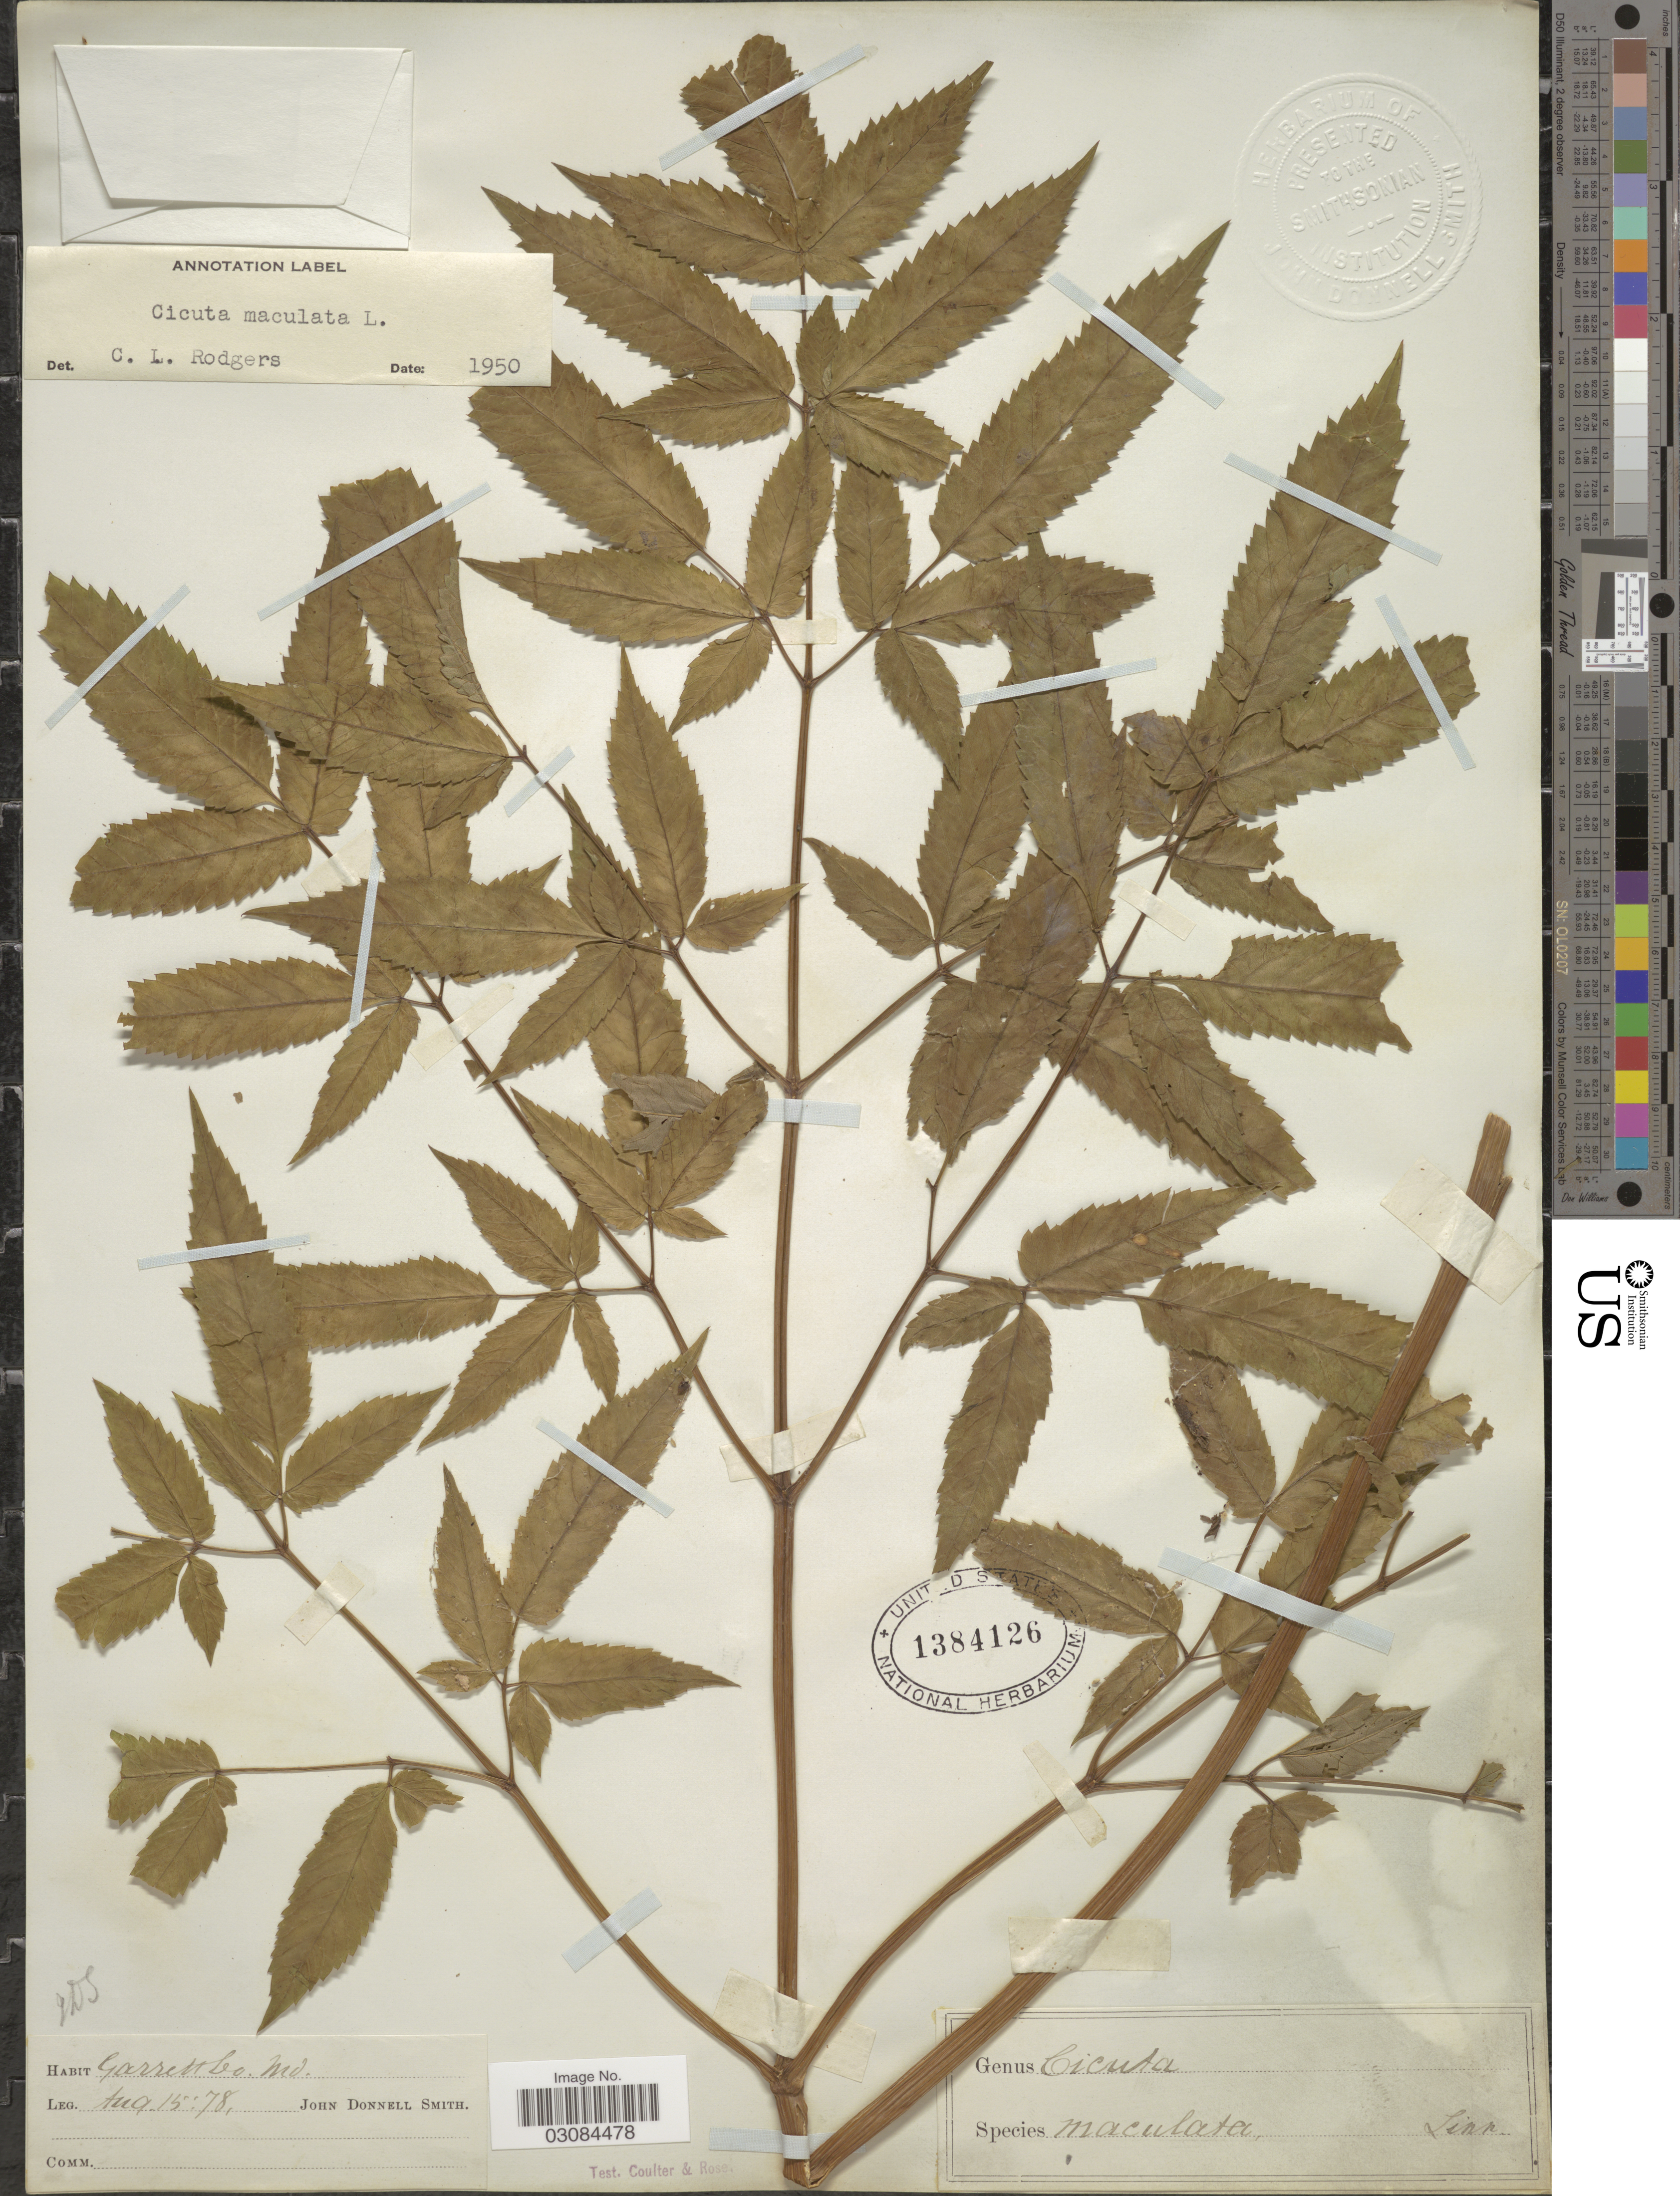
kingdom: Plantae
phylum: Tracheophyta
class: Magnoliopsida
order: Apiales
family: Apiaceae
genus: Cicuta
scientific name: Cicuta maculata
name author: L.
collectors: J. Donnell Smith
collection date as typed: Transcribed d/m/y: 15/8/78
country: United States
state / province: Maryland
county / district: Garrett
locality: Garrett Co. Md.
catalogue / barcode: US 1384126